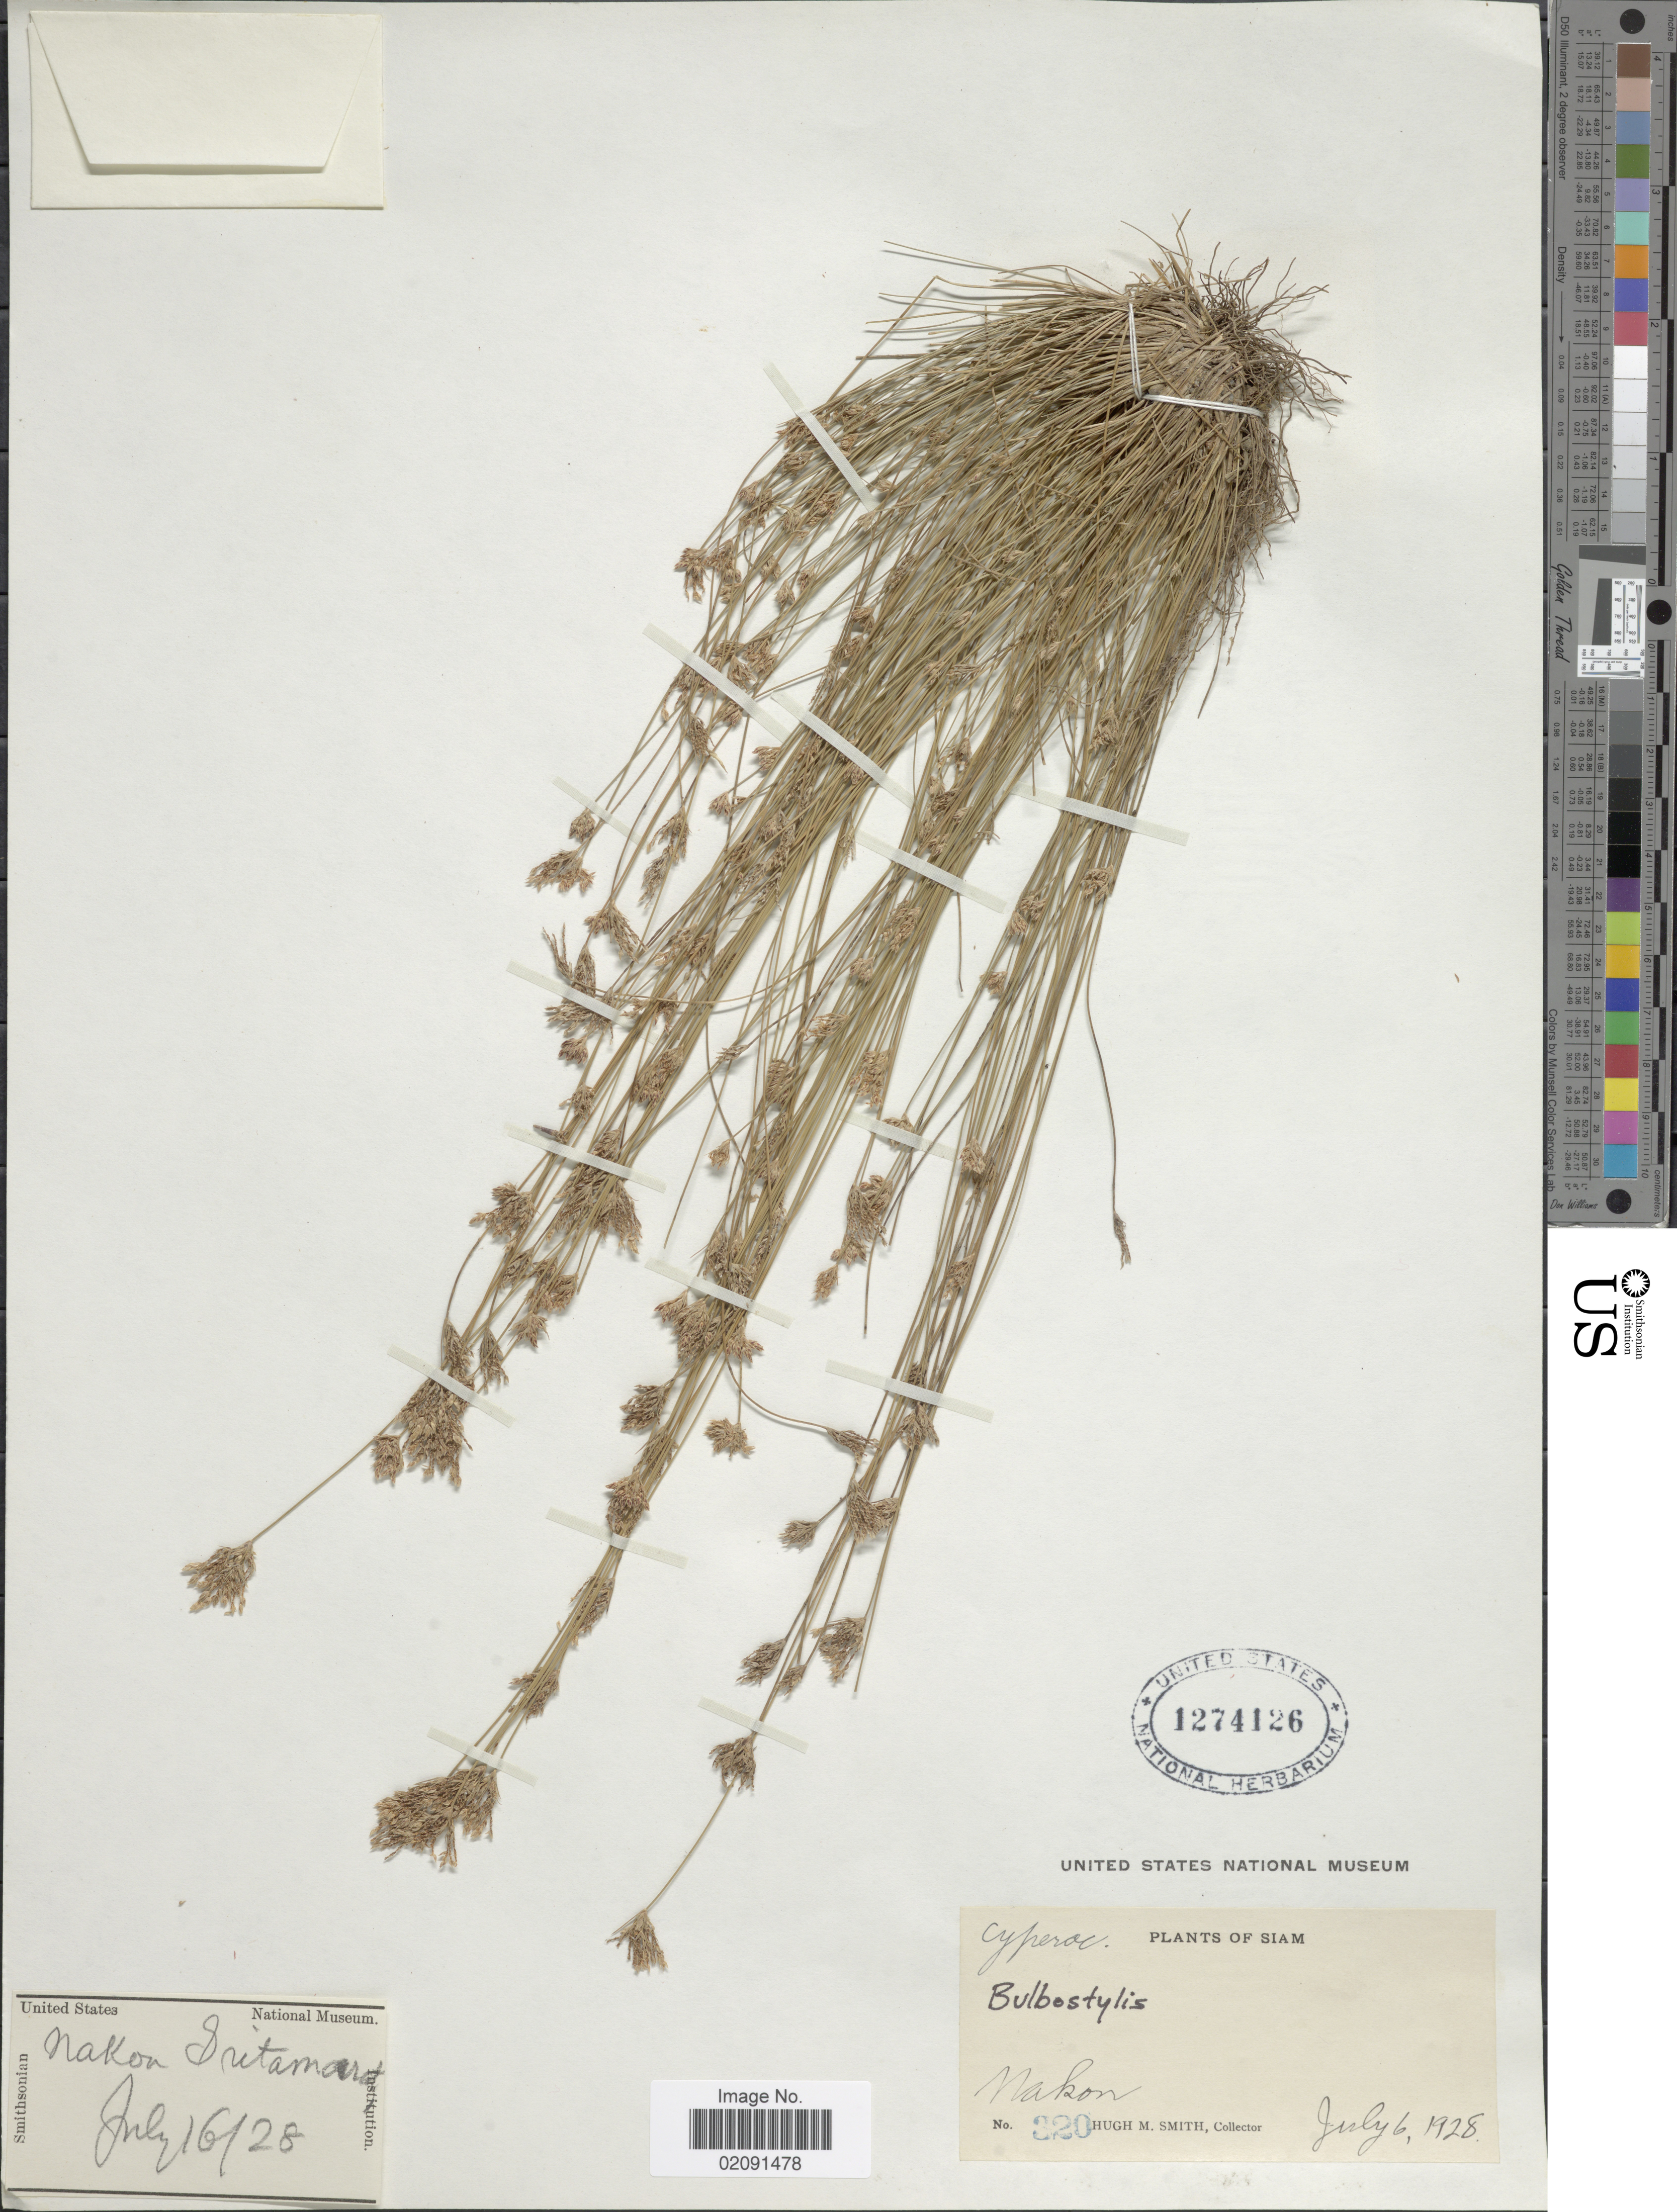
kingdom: Plantae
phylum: Tracheophyta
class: Liliopsida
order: Poales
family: Cyperaceae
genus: Bulbostylis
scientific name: Bulbostylis thouarsii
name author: (Roem. & Schult.) ex Veldkamp & Verloove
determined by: Strong, Mark T., (BOT), Smithsonian Institution - National Museum of Natural History (UNITED STATES)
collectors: H. M. Smith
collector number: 320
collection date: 1928-07-06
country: Thailand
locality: Siam, Nakon.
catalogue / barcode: US 1274126